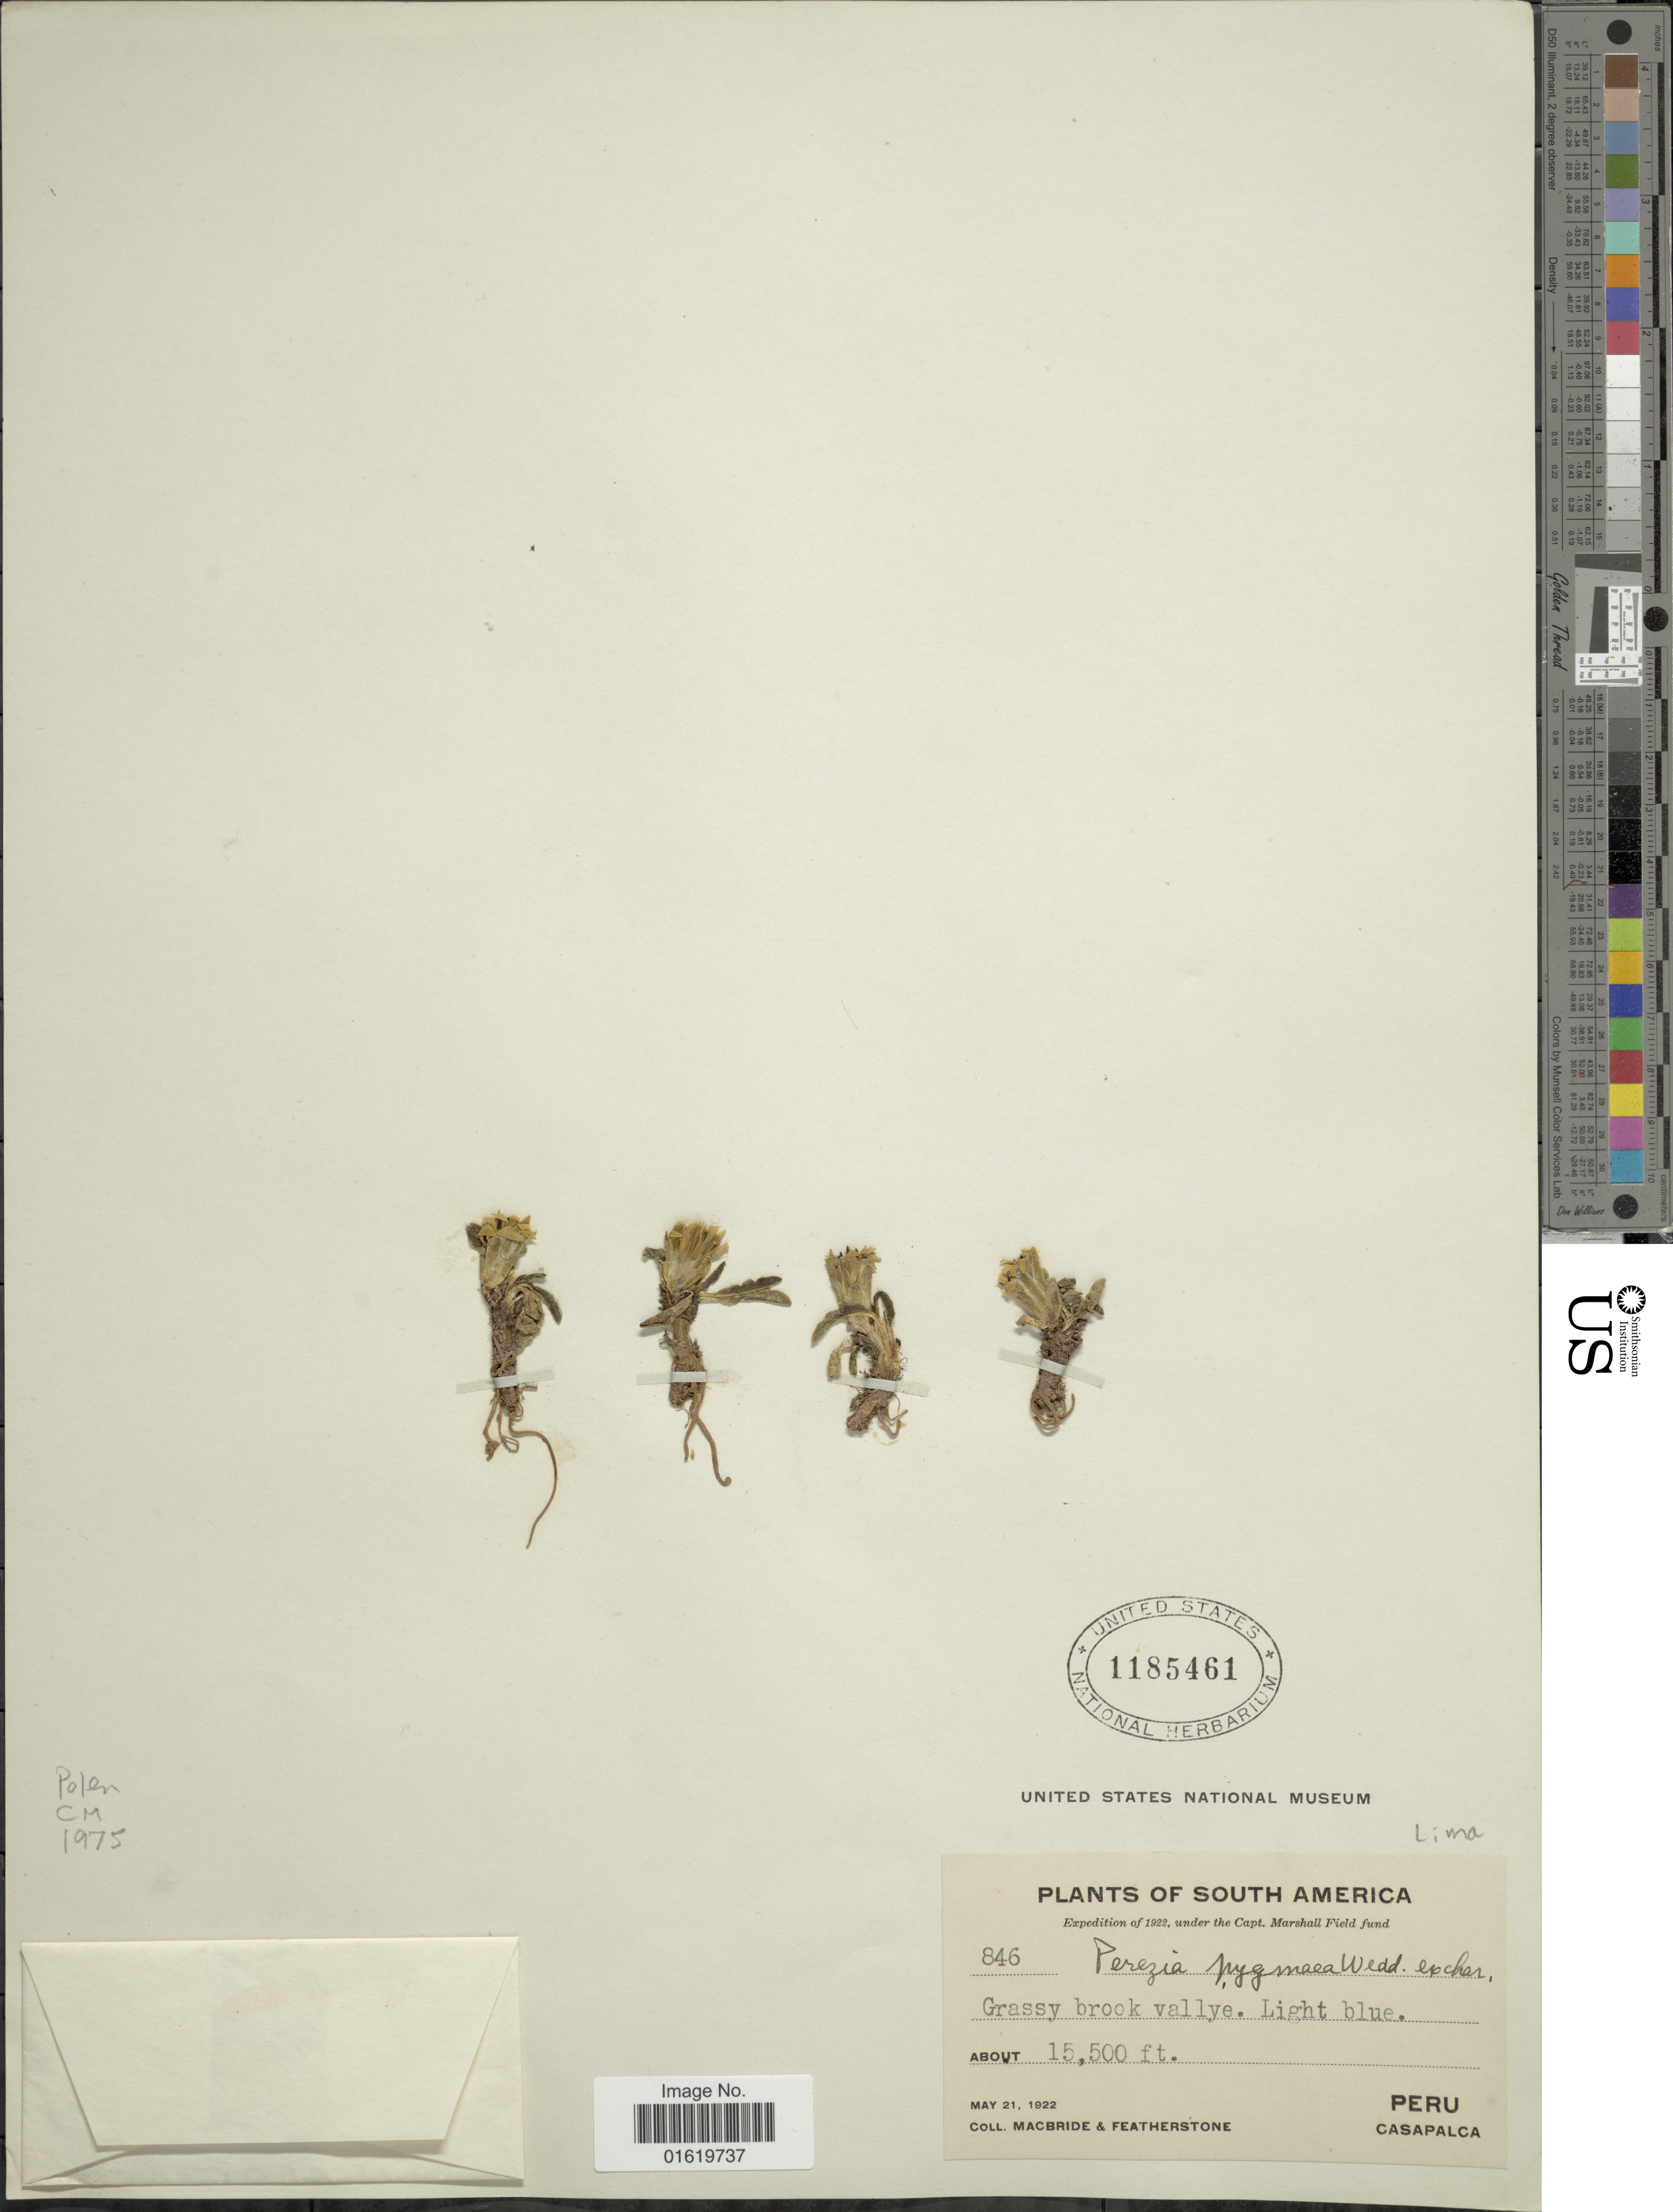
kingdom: Plantae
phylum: Tracheophyta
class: Magnoliopsida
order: Asterales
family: Asteraceae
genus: Perezia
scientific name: Perezia pygmaea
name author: Wedd.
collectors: Macbride, -- & -. Featherstone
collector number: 846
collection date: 1922-05-21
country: Peru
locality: Casapalca.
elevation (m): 4724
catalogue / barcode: US 1185461